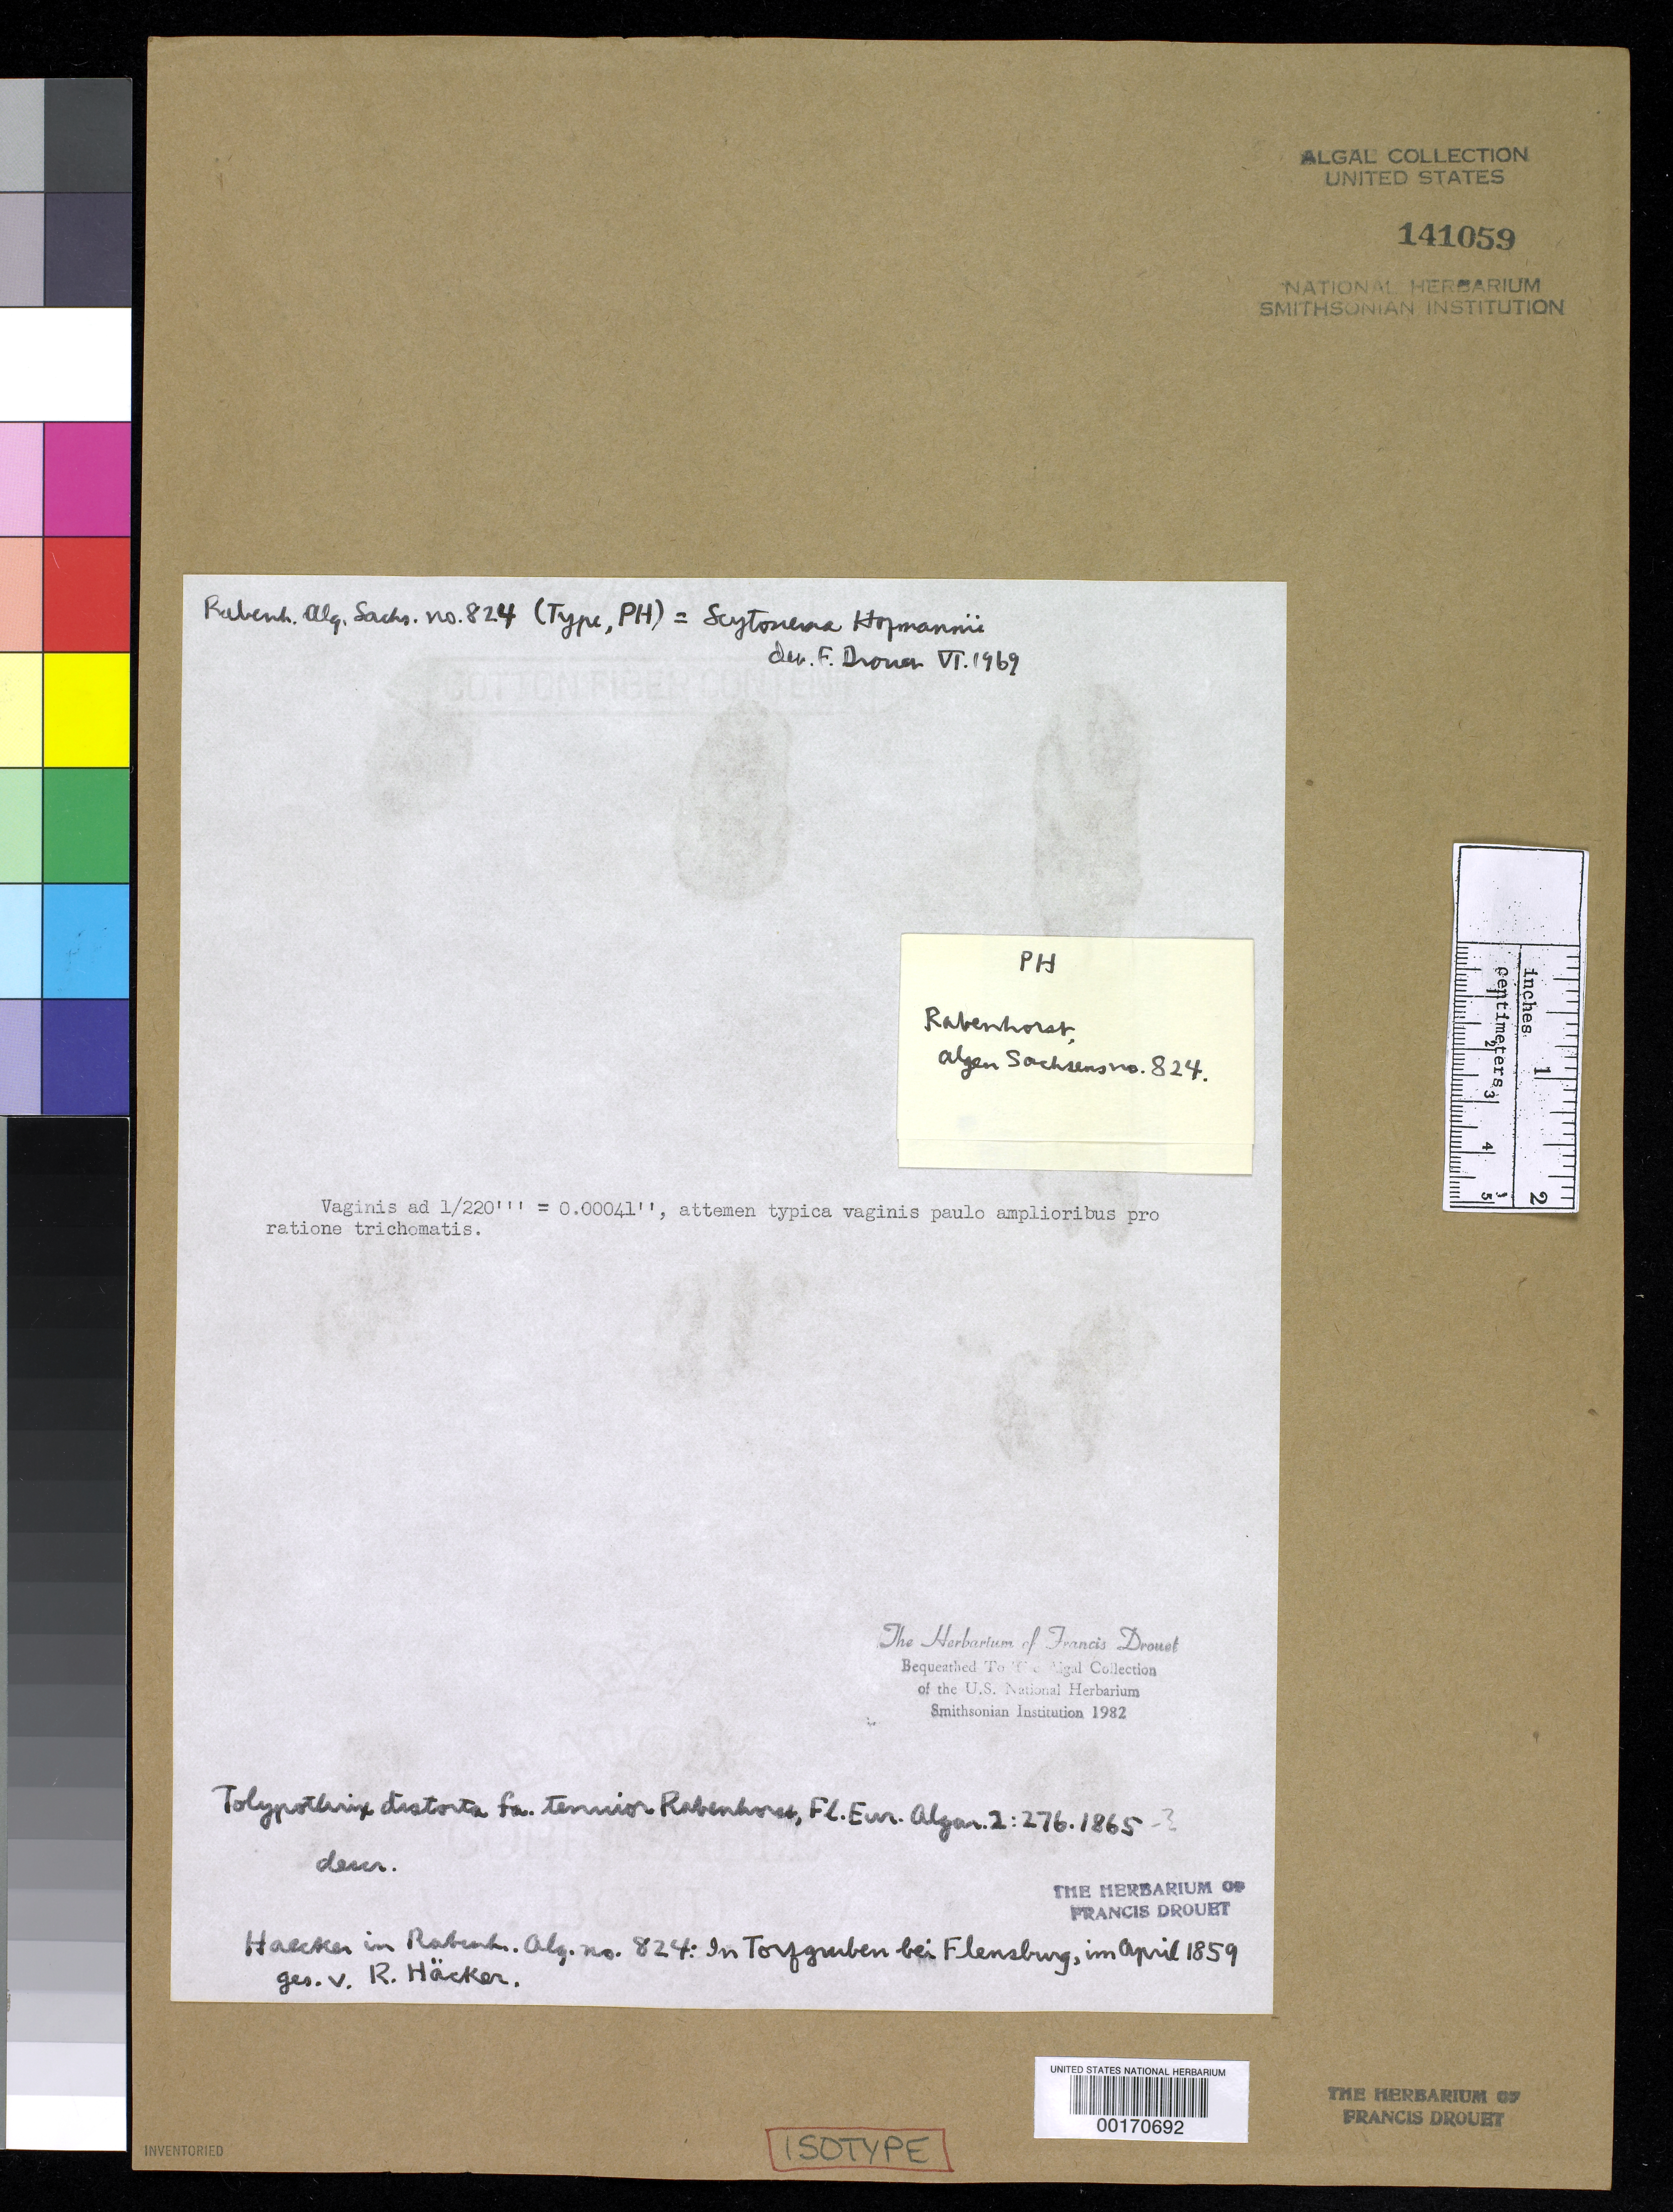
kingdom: Bacteria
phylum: Cyanobacteria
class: Cyanobacteriia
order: Cyanobacteriales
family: Tolypothrichaceae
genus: Tolypothrix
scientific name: Tolypothrix distorta f. tenuior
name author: Rabenh.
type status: Isotype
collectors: R. Haecker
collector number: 824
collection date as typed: Apr 1859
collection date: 1859-04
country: Germany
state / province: Schleswig-Holstein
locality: Flensburg.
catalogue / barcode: US 141059